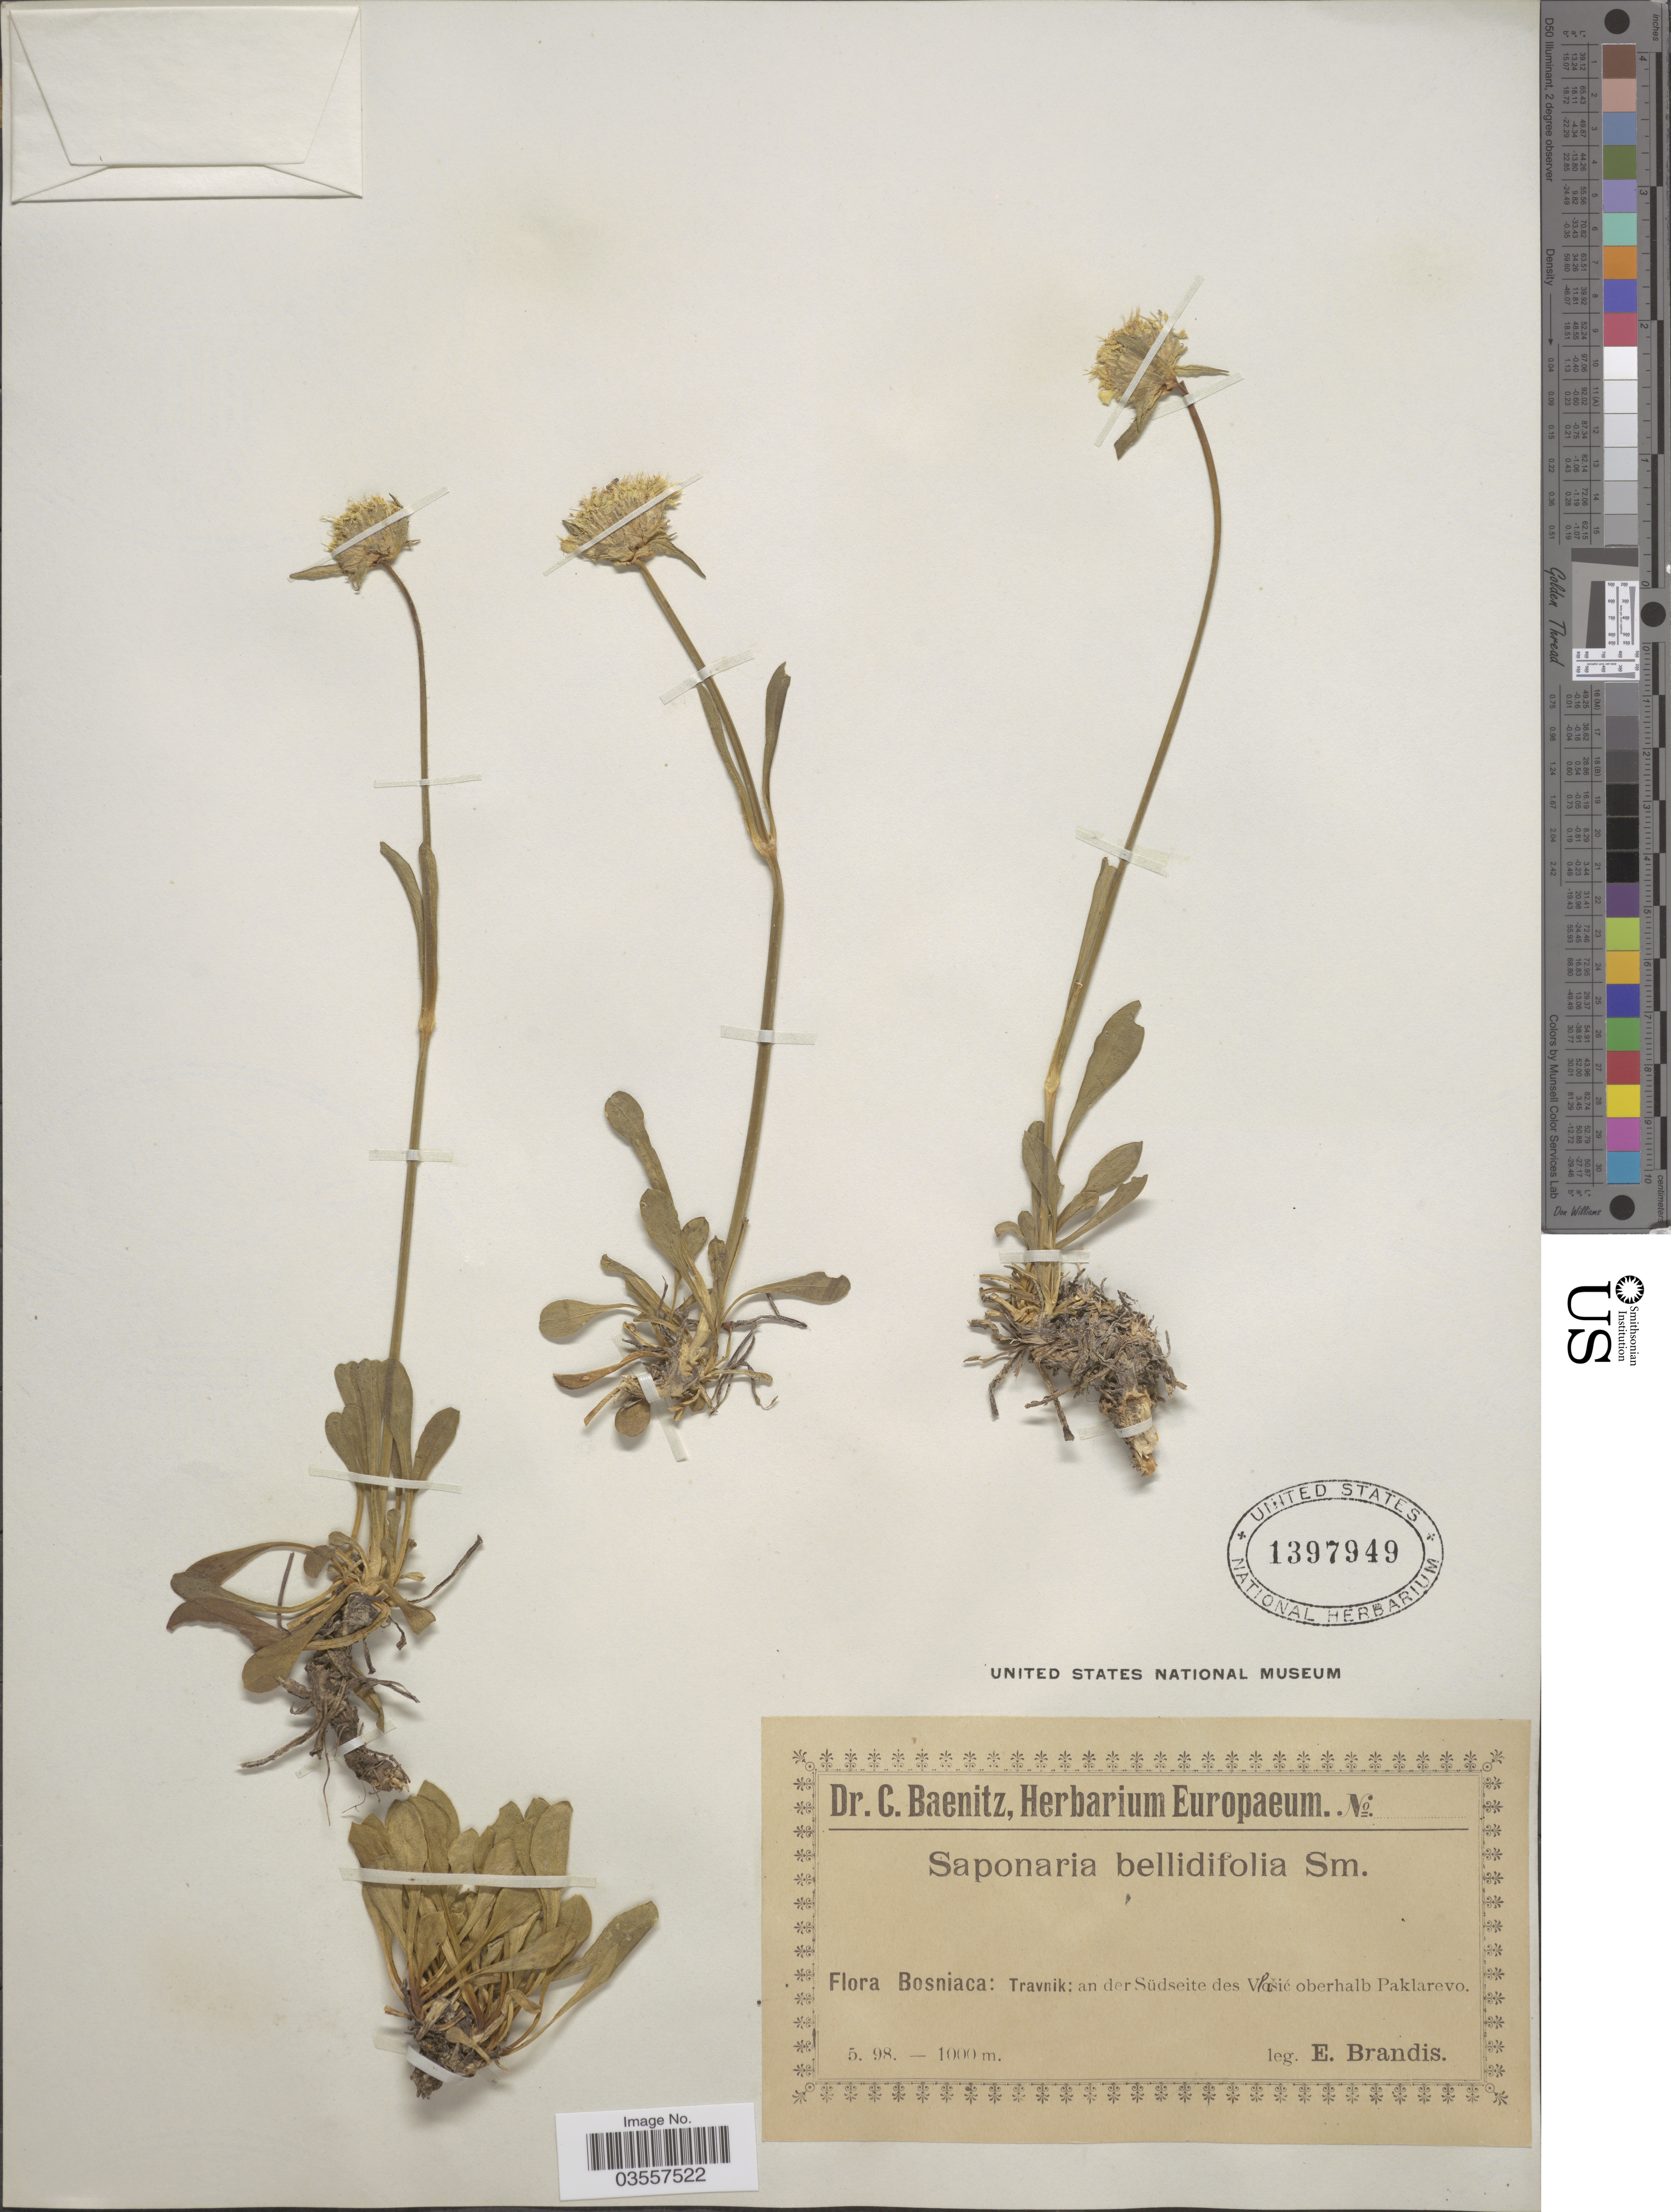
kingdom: Plantae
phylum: Tracheophyta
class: Magnoliopsida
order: Caryophyllales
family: Caryophyllaceae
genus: Saponaria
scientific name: Saponaria bellidifolia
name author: Sm.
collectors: E. Brandis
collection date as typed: Transcribed d/m/y: /5/98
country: Bosnia and Herzegovina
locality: Bosniaca: Travnik: an der Südseite des Vlašié oberhalb Paklarevo.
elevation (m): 1000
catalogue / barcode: US 1397949